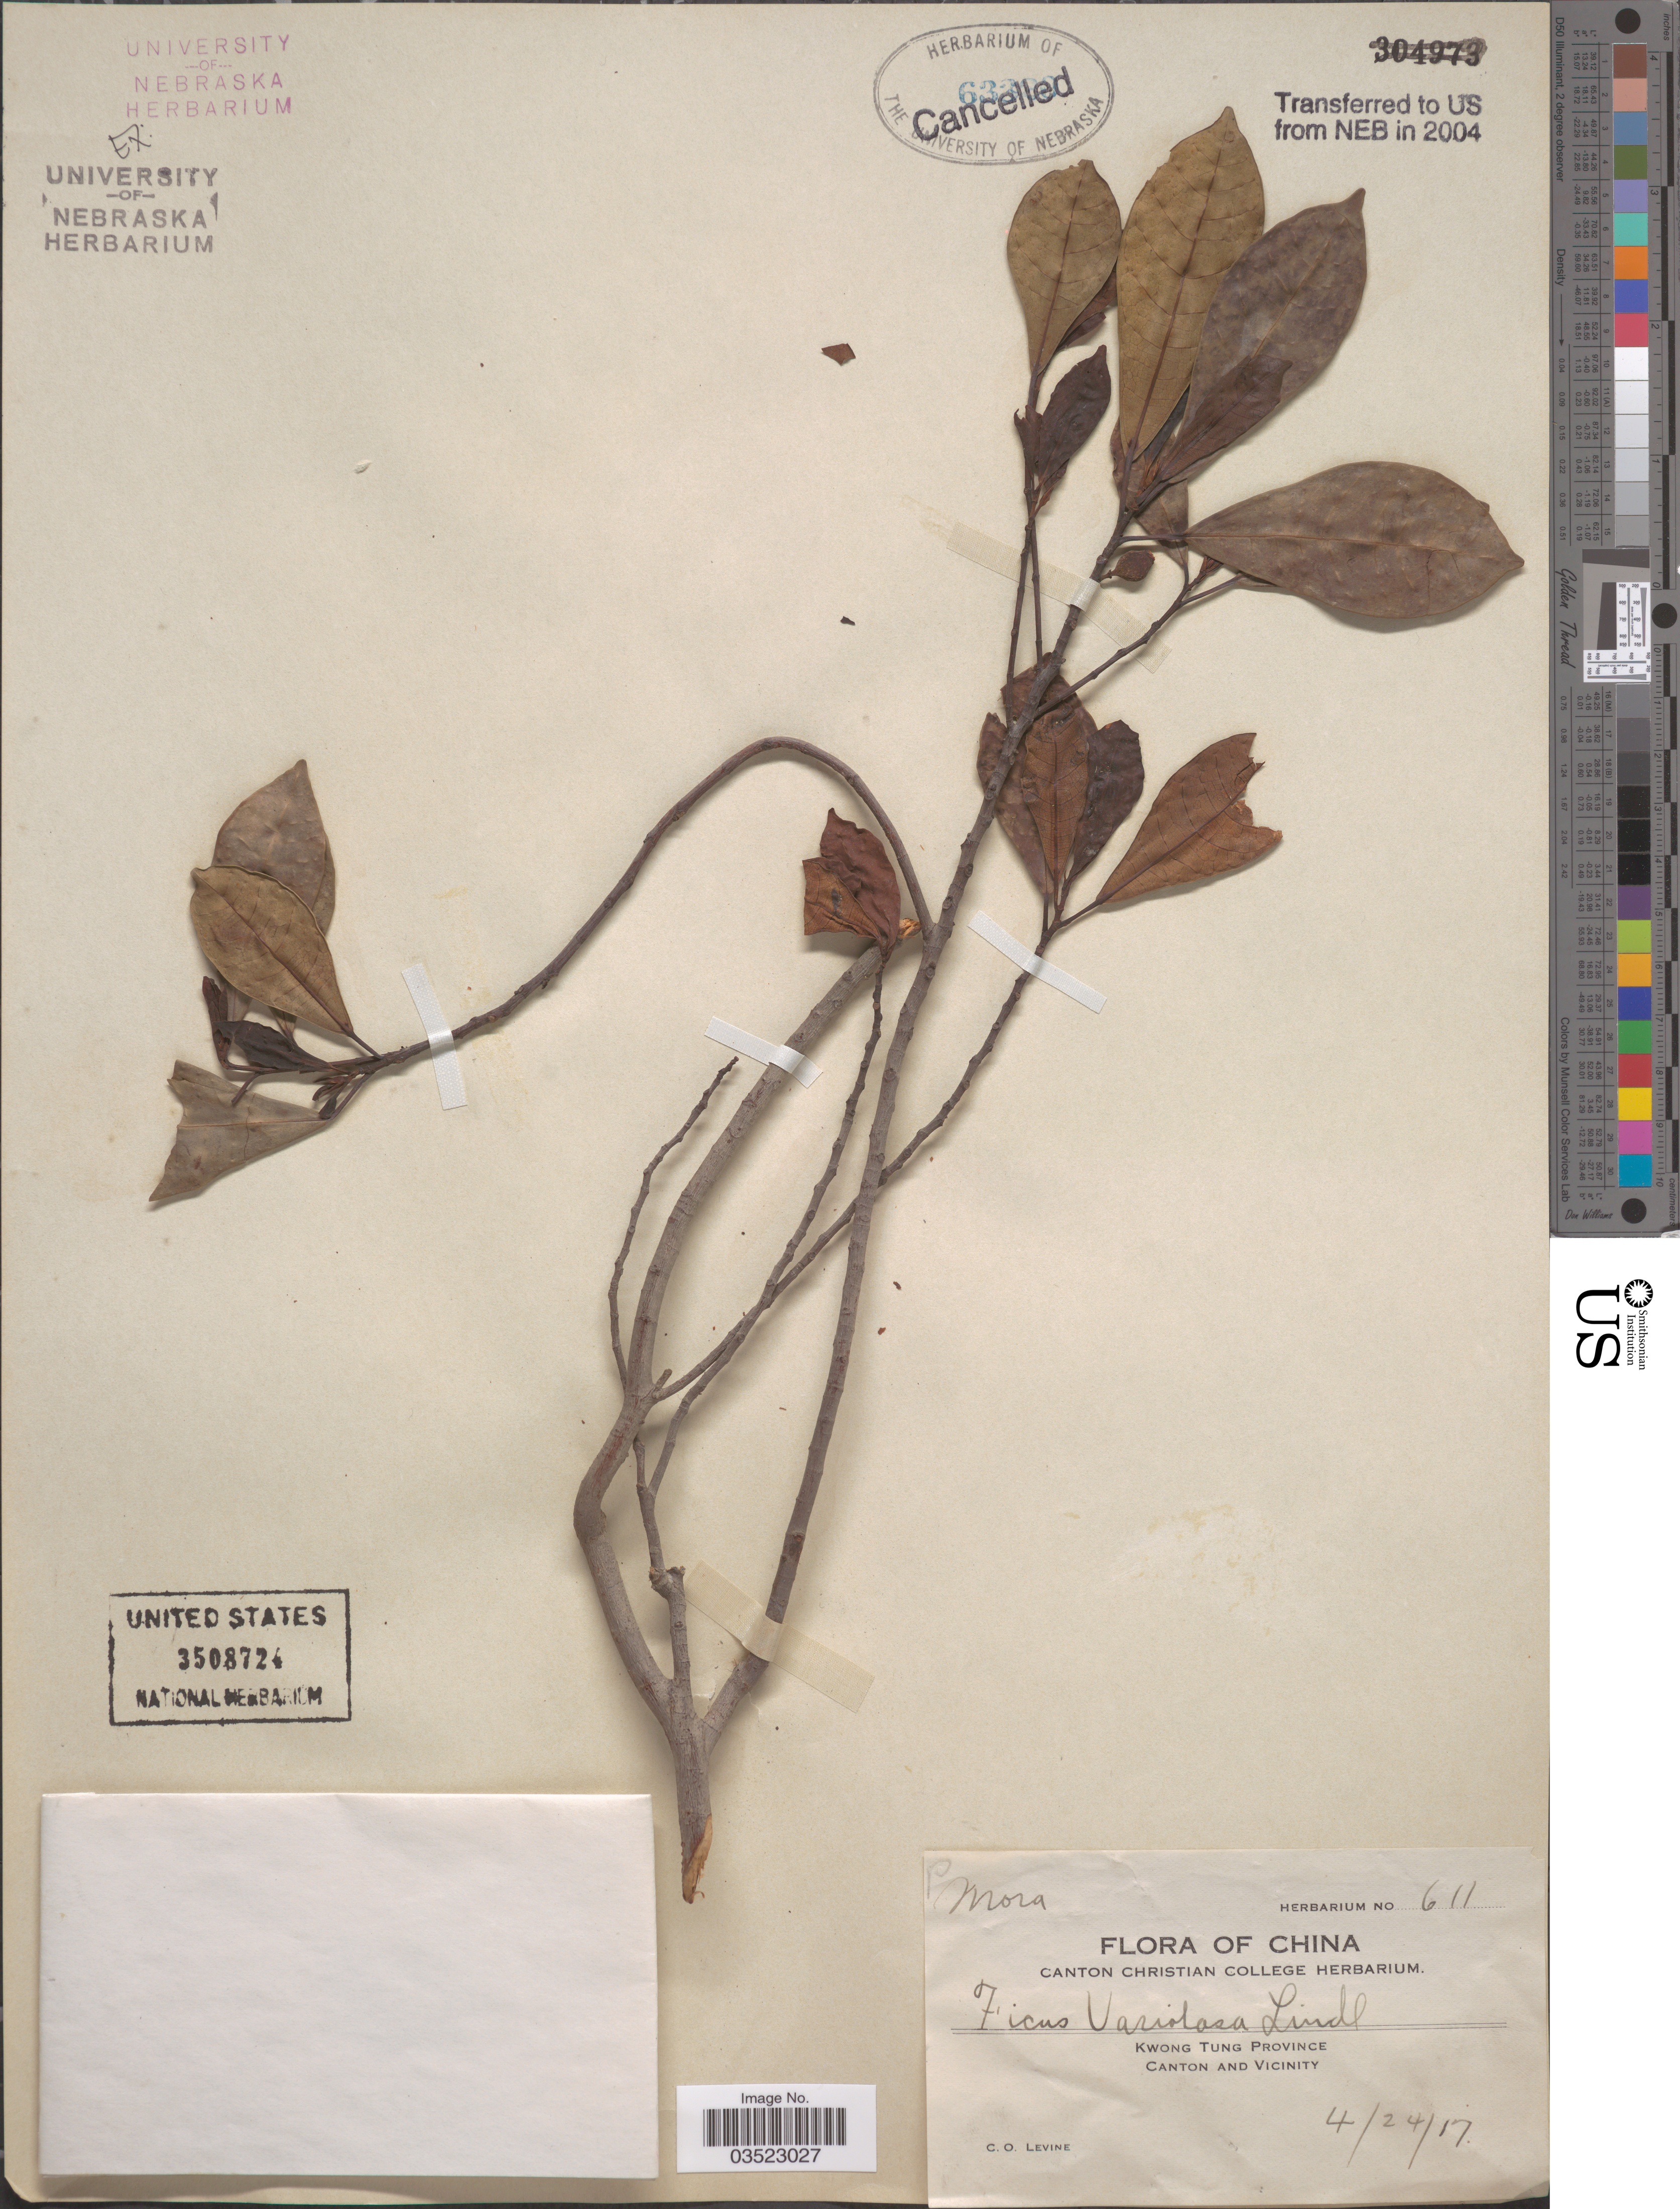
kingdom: Plantae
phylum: Tracheophyta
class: Magnoliopsida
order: Rosales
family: Moraceae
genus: Ficus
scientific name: Ficus variolosa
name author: Lindl. ex Benth.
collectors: C. O. Levine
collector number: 611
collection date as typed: Transcribed d/m/y: 24/4/17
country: China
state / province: Guangdong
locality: Kwong Tung Province. Canton and Vicinity.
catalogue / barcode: US 3508724